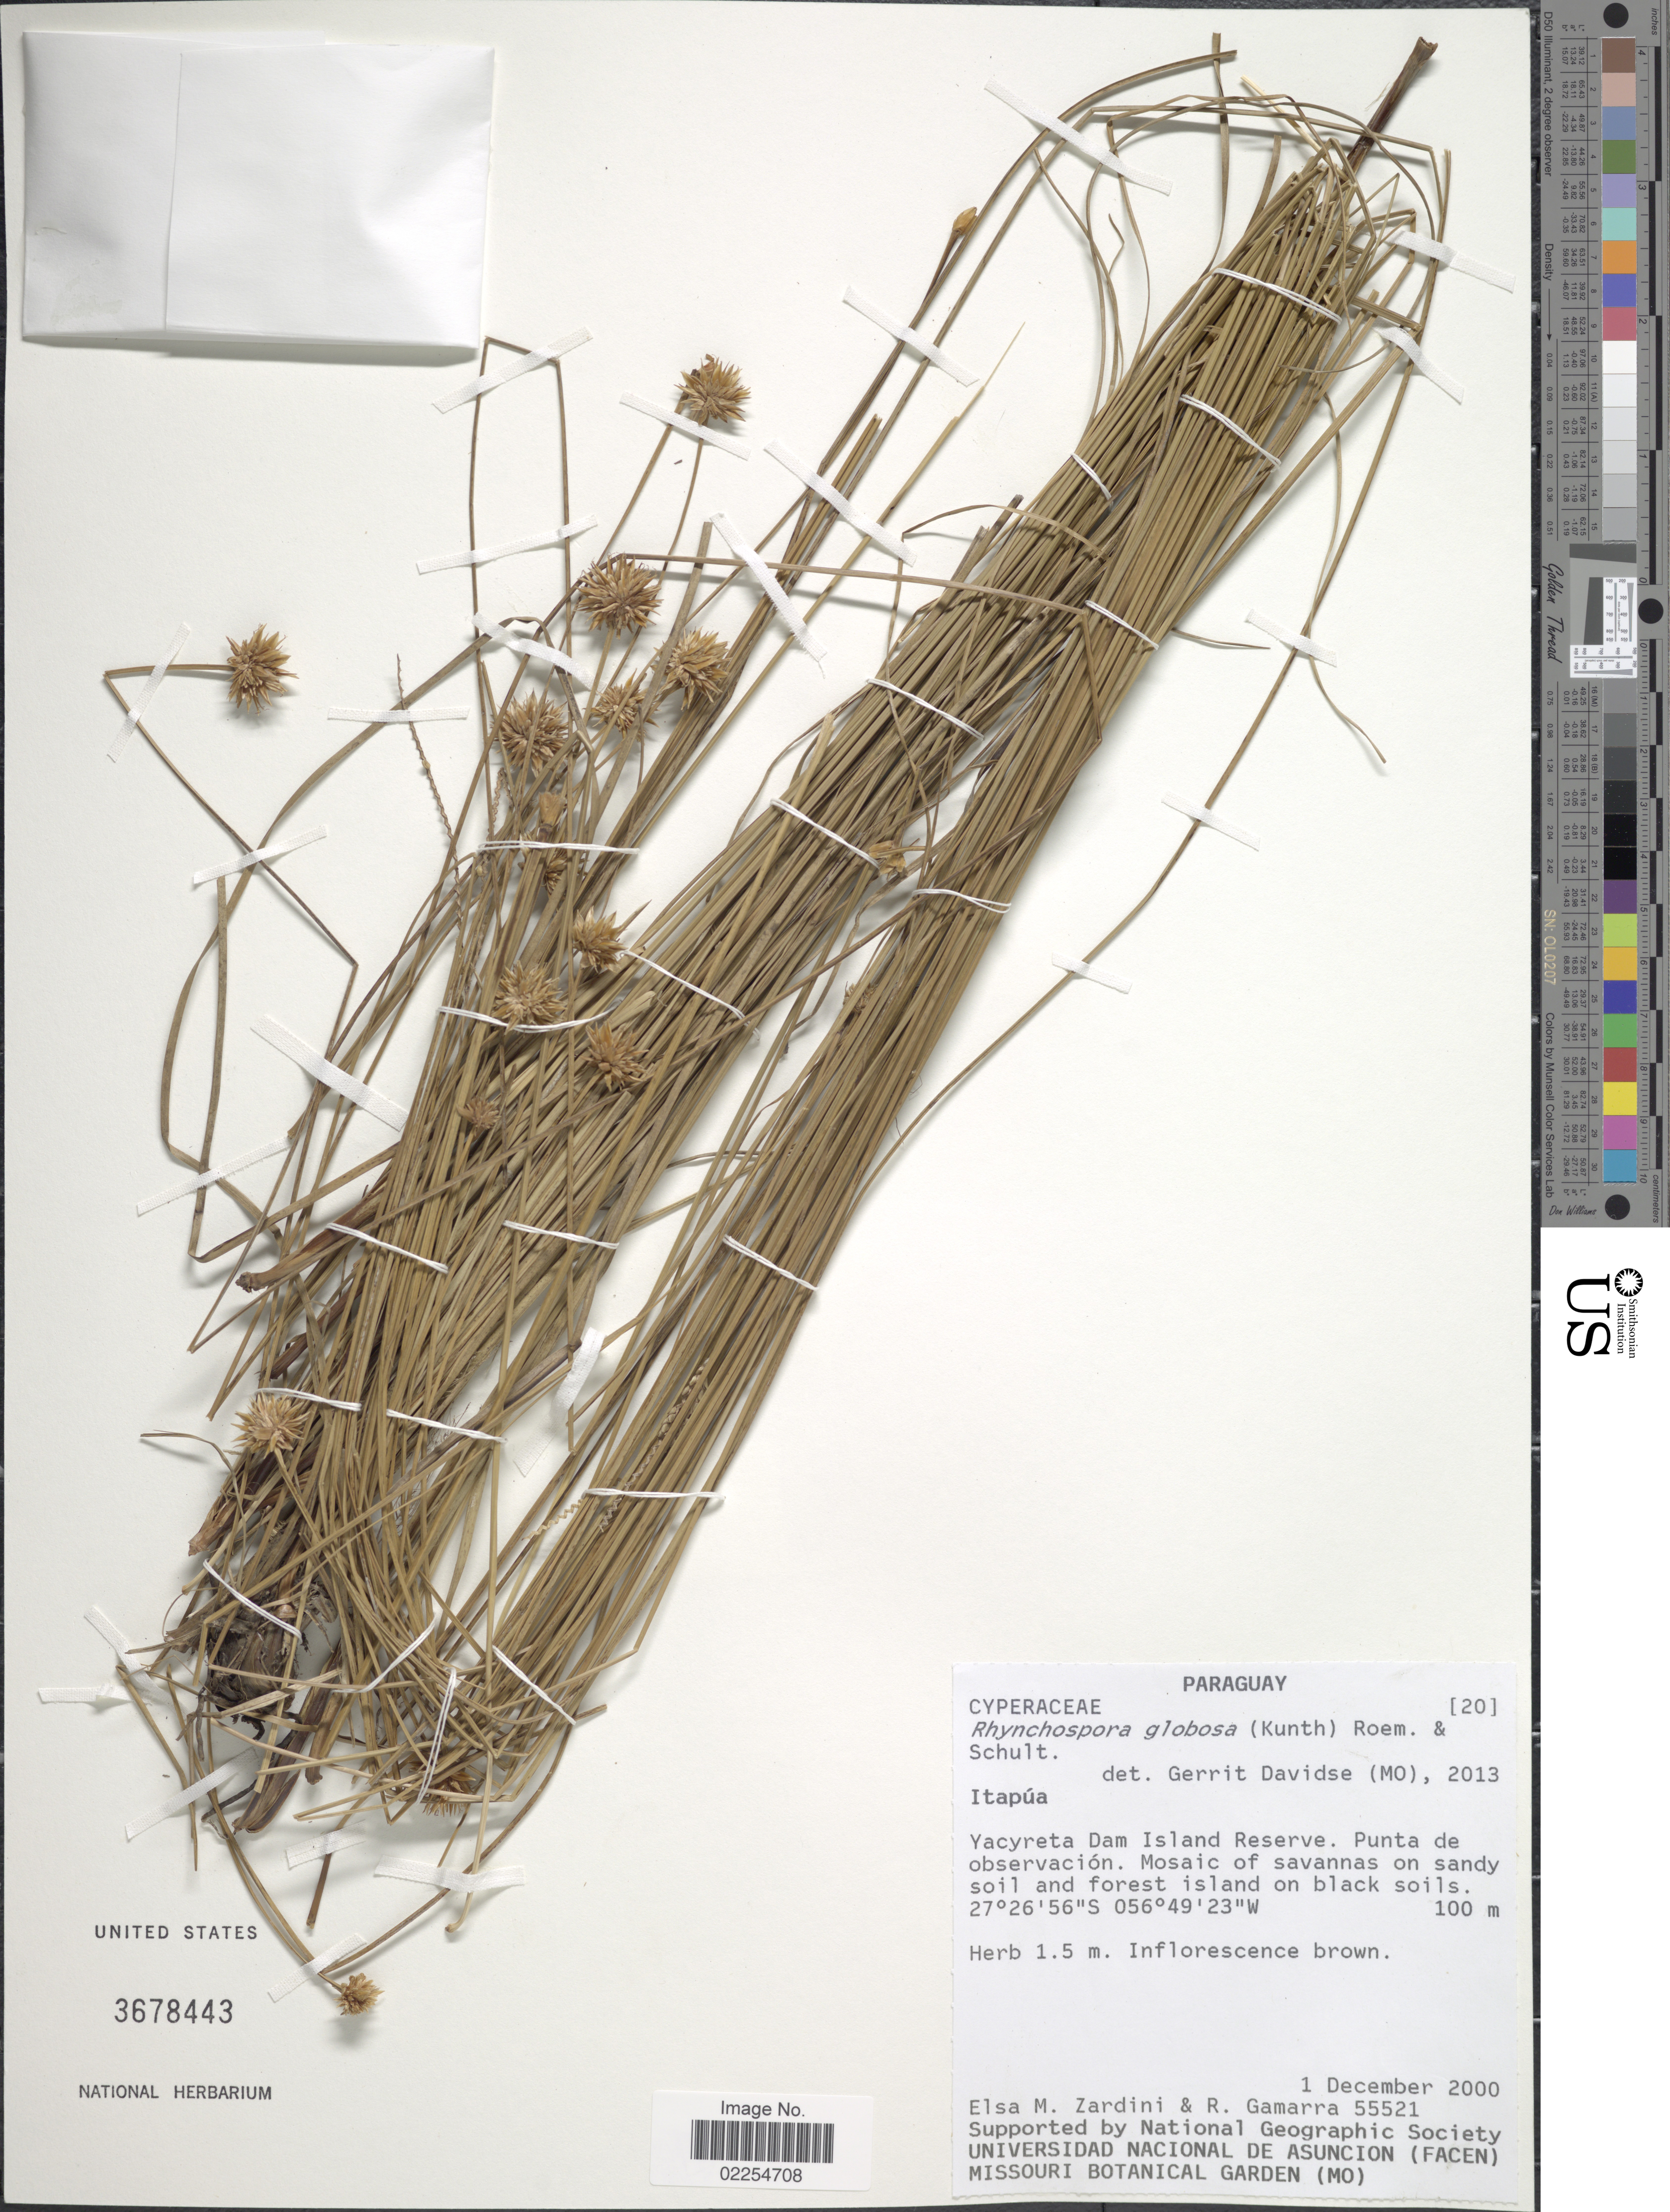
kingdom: Plantae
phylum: Tracheophyta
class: Liliopsida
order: Poales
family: Cyperaceae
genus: Rhynchospora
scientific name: Rhynchospora globosa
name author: (Kunth) Roem. & Schult.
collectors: E. M. Zardini & R. Gamarra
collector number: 55521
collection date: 2000-12-01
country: Paraguay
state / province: Itapua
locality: Yacyreta Dam Island Reserve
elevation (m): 100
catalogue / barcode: US 3678443